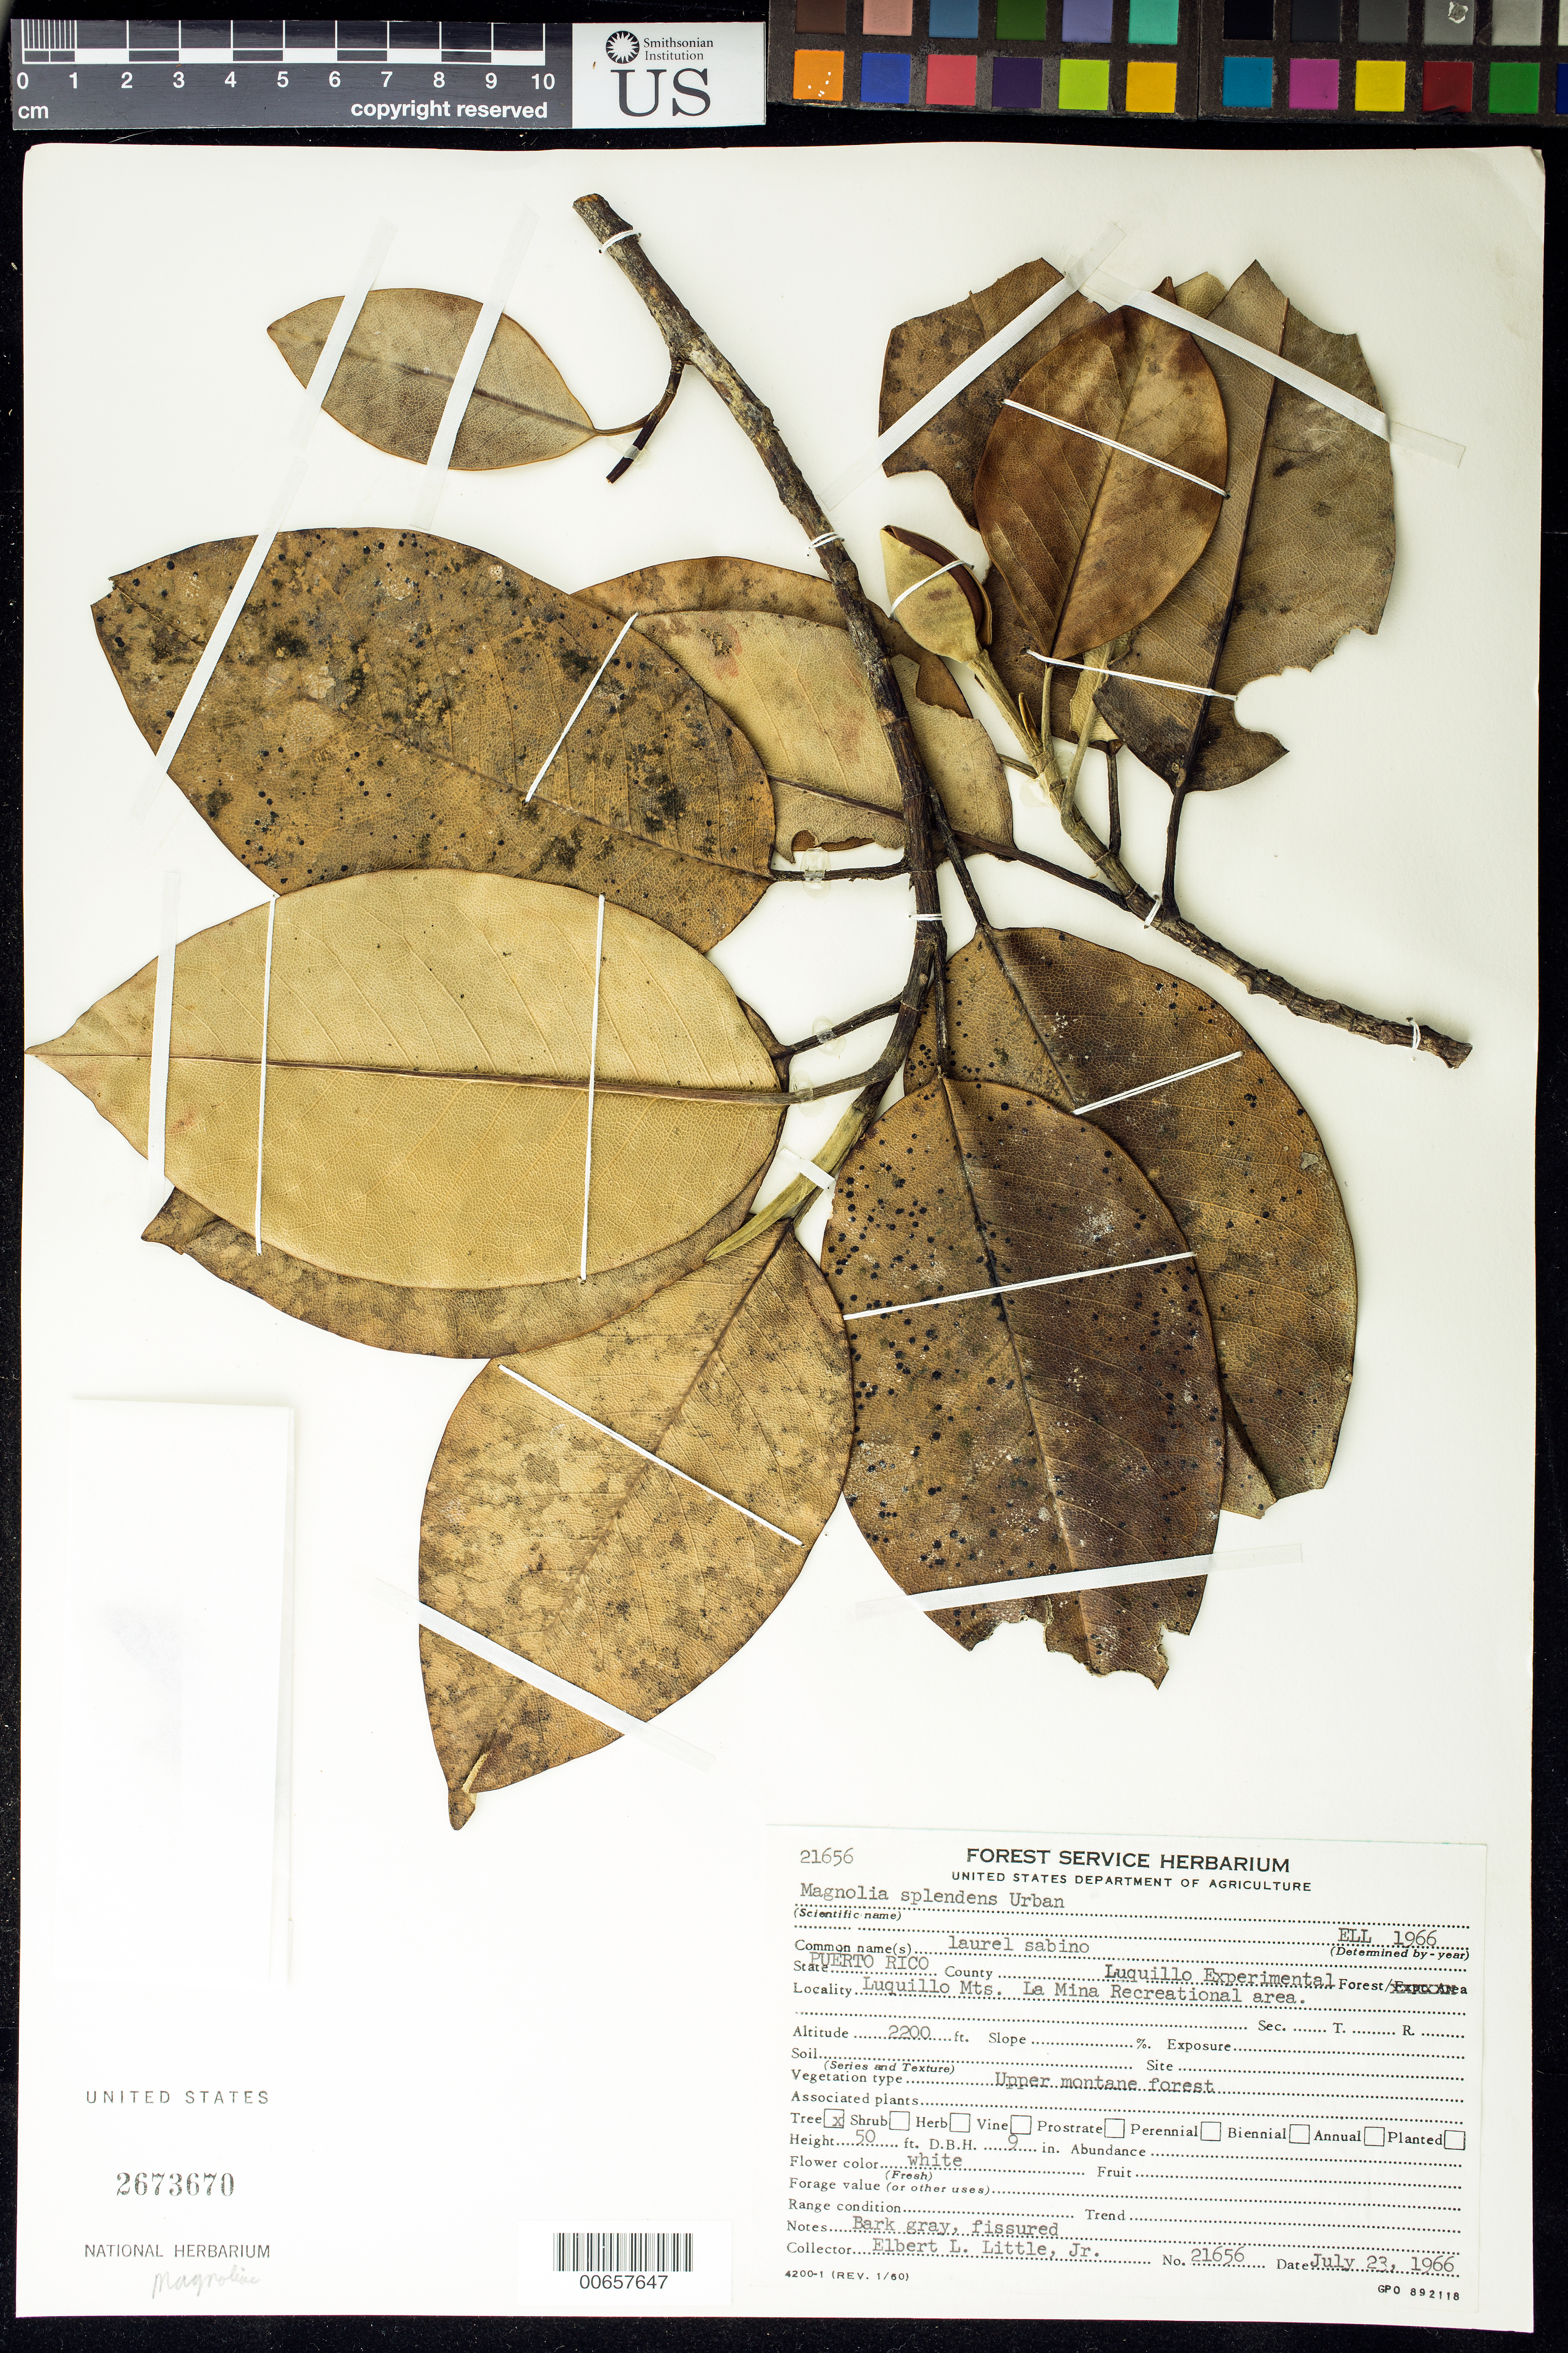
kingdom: Plantae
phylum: Tracheophyta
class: Magnoliopsida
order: Magnoliales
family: Magnoliaceae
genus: Magnolia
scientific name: Magnolia splendens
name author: Urb.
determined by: Little, Elbert L., Jr., (FSSR), United States Department of Agriculture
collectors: E. L. Little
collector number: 21656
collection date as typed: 23 Jul 1966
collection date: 1966-07-23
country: Puerto Rico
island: Greater Antilles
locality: Luquillo Exp. Forest, Luquillo Mts., La Mina Recreational Area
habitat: Upper montane forest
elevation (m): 671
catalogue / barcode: US 2673670